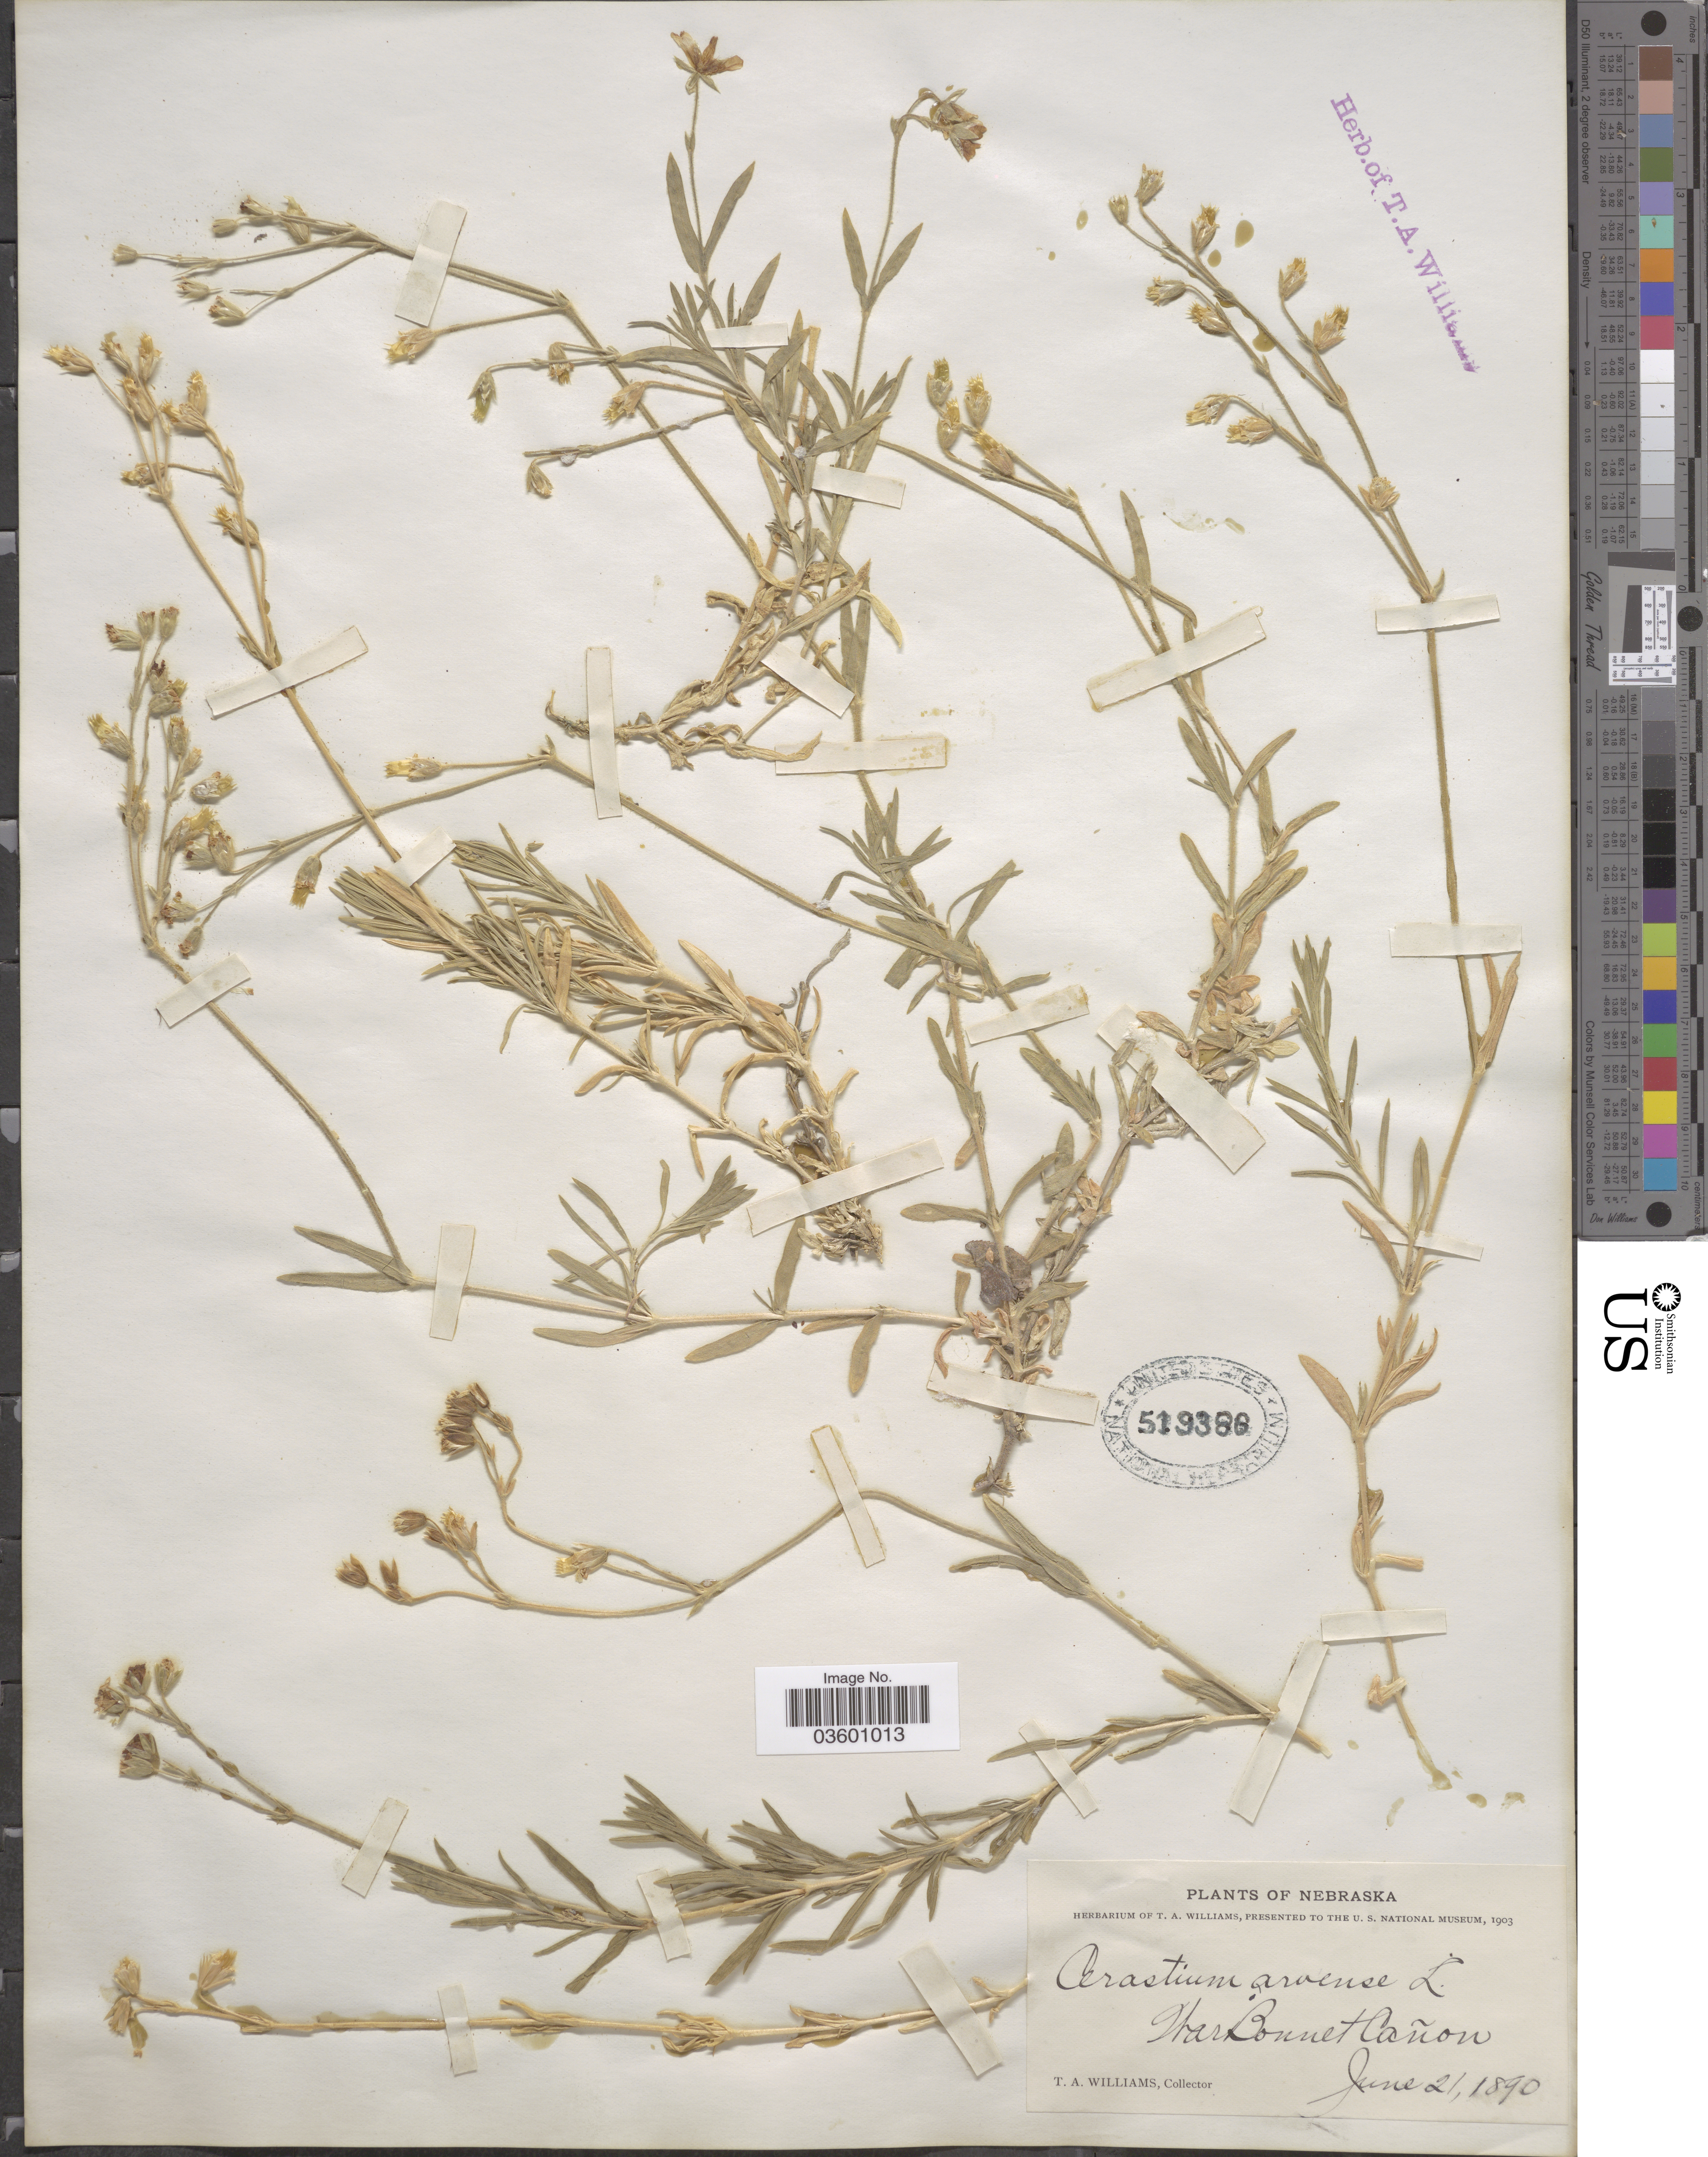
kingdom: Plantae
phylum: Tracheophyta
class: Magnoliopsida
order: Caryophyllales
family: Caryophyllaceae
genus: Cerastium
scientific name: Cerastium arvense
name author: L.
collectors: T. Williams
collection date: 1890-06-21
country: United States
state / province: Nebraska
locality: War Bonnet Cañon.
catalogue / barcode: US 519386